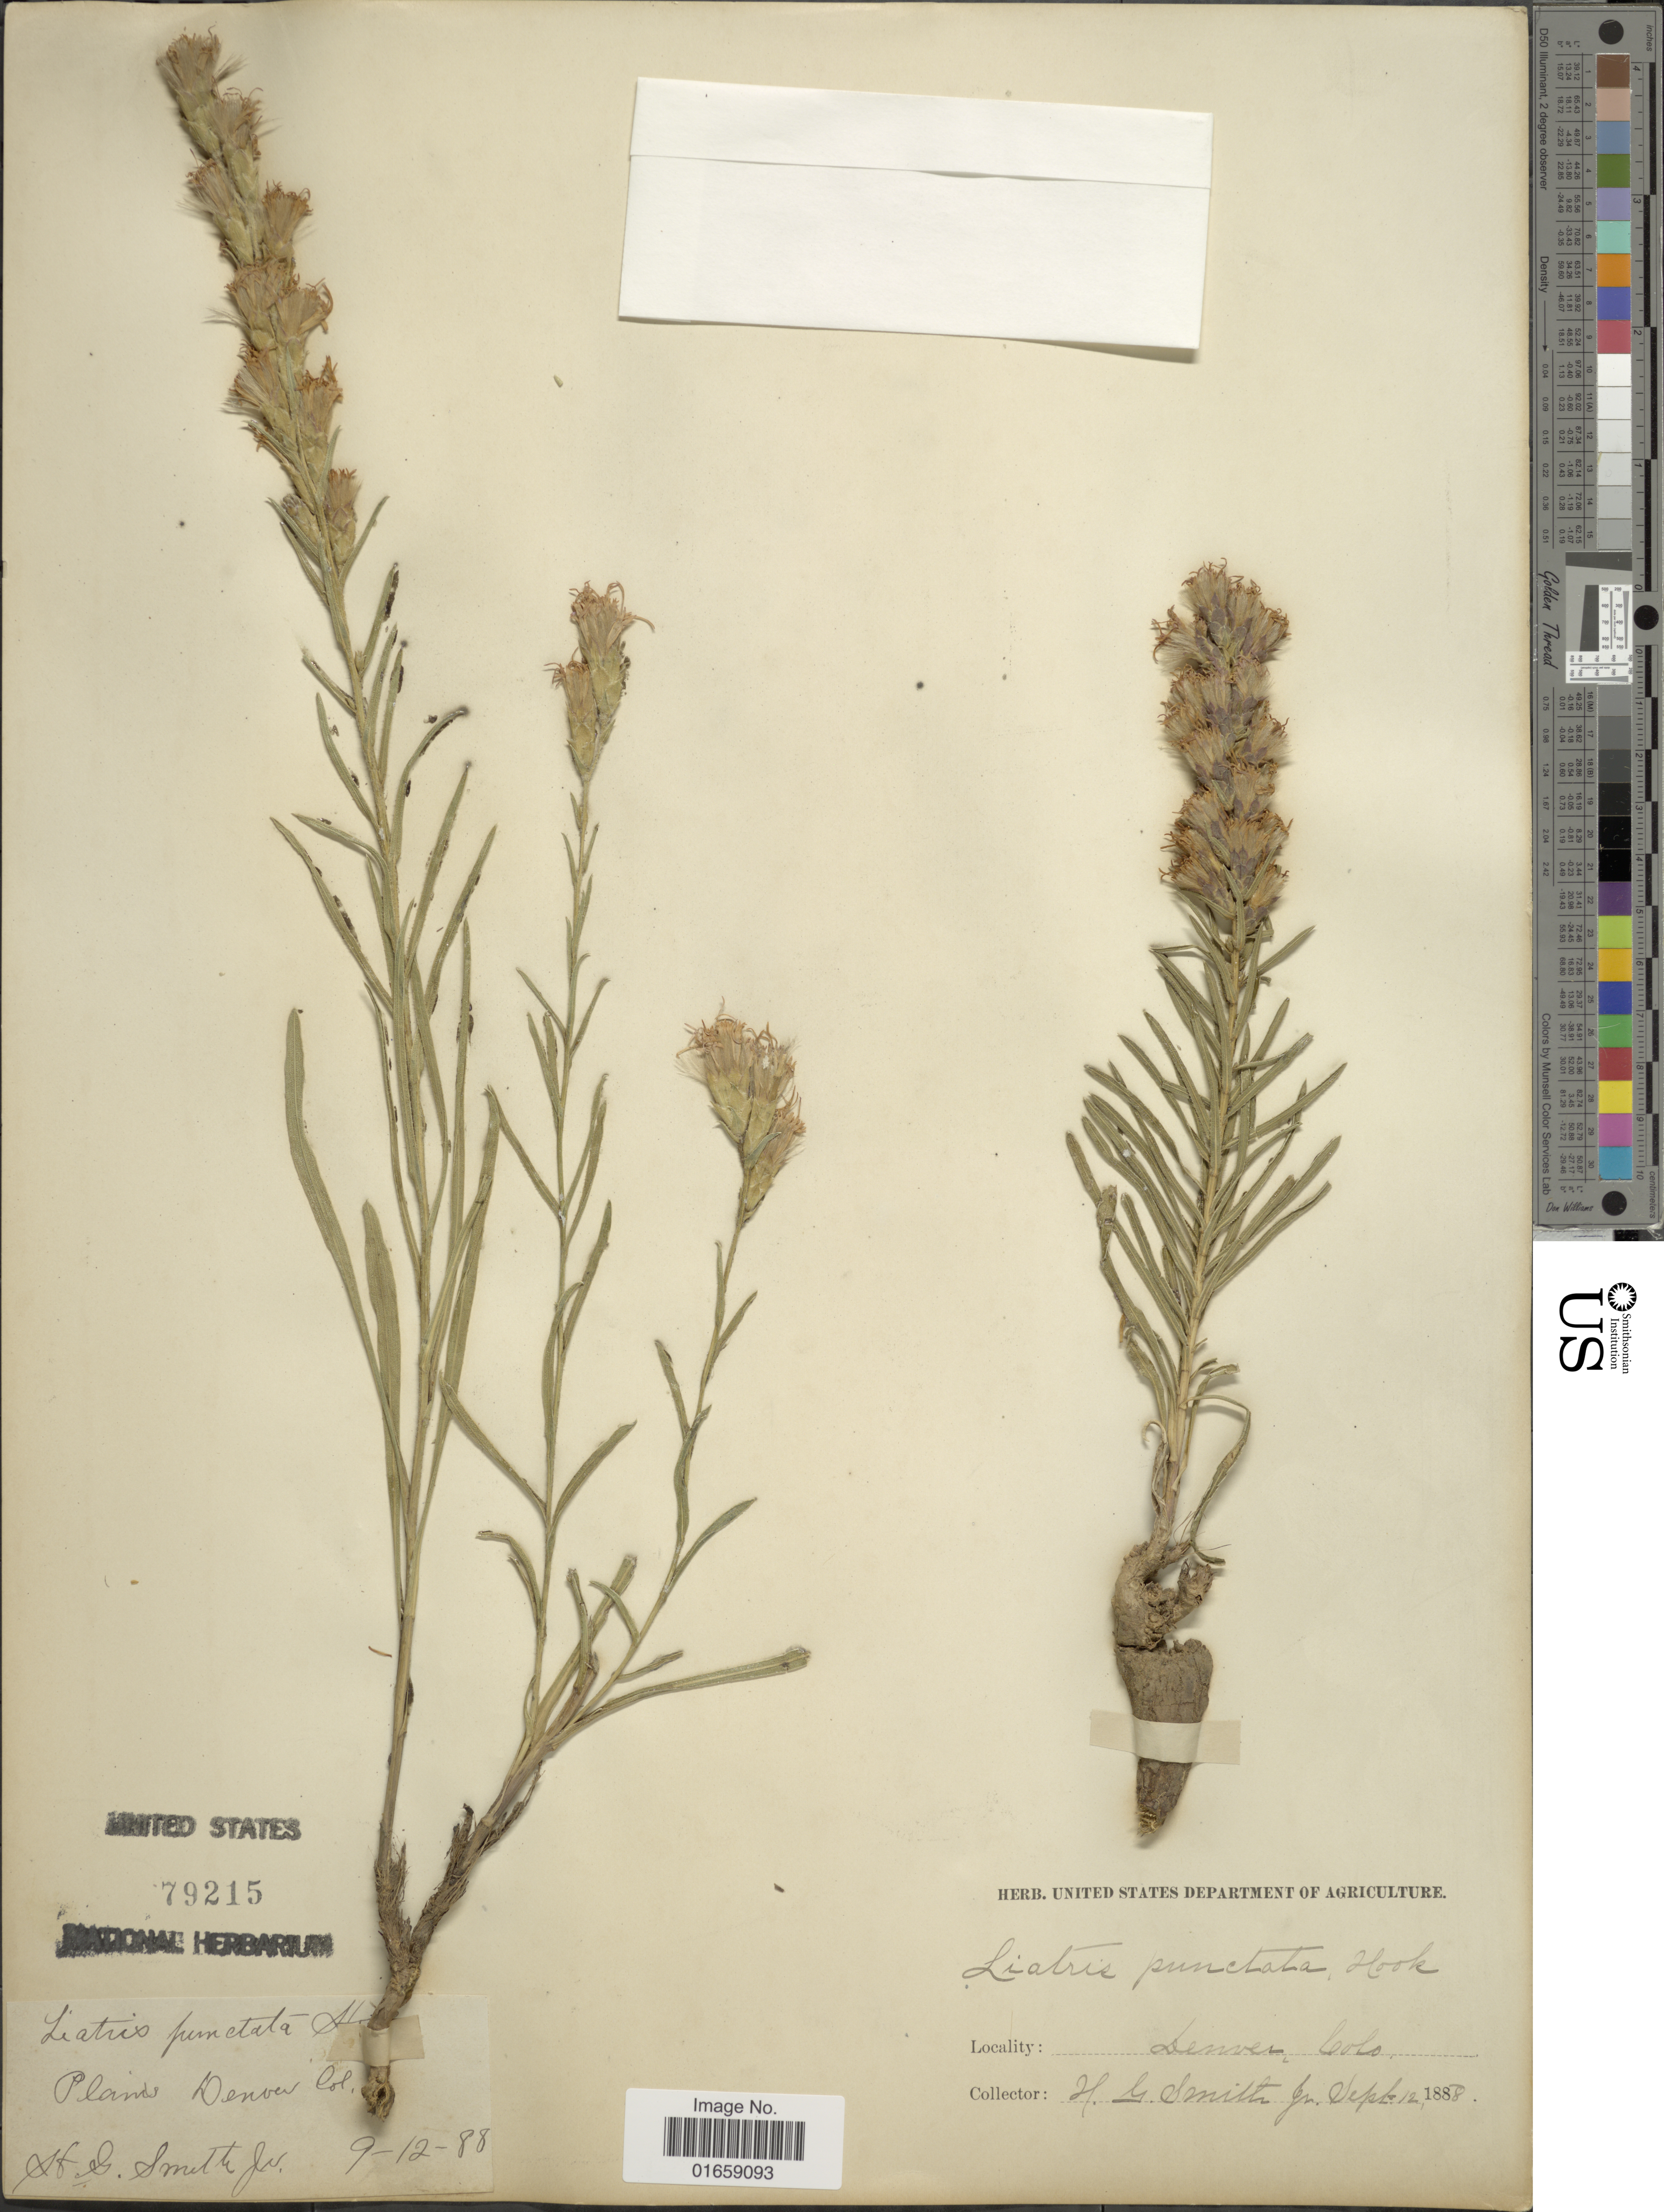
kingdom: Plantae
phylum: Tracheophyta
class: Magnoliopsida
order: Asterales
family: Asteraceae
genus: Liatris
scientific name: Liatris punctata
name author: Hook.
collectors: H. G. Smith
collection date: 1888-09-12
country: United States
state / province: Colorado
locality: Plains, Denver Colo.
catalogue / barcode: US 79215